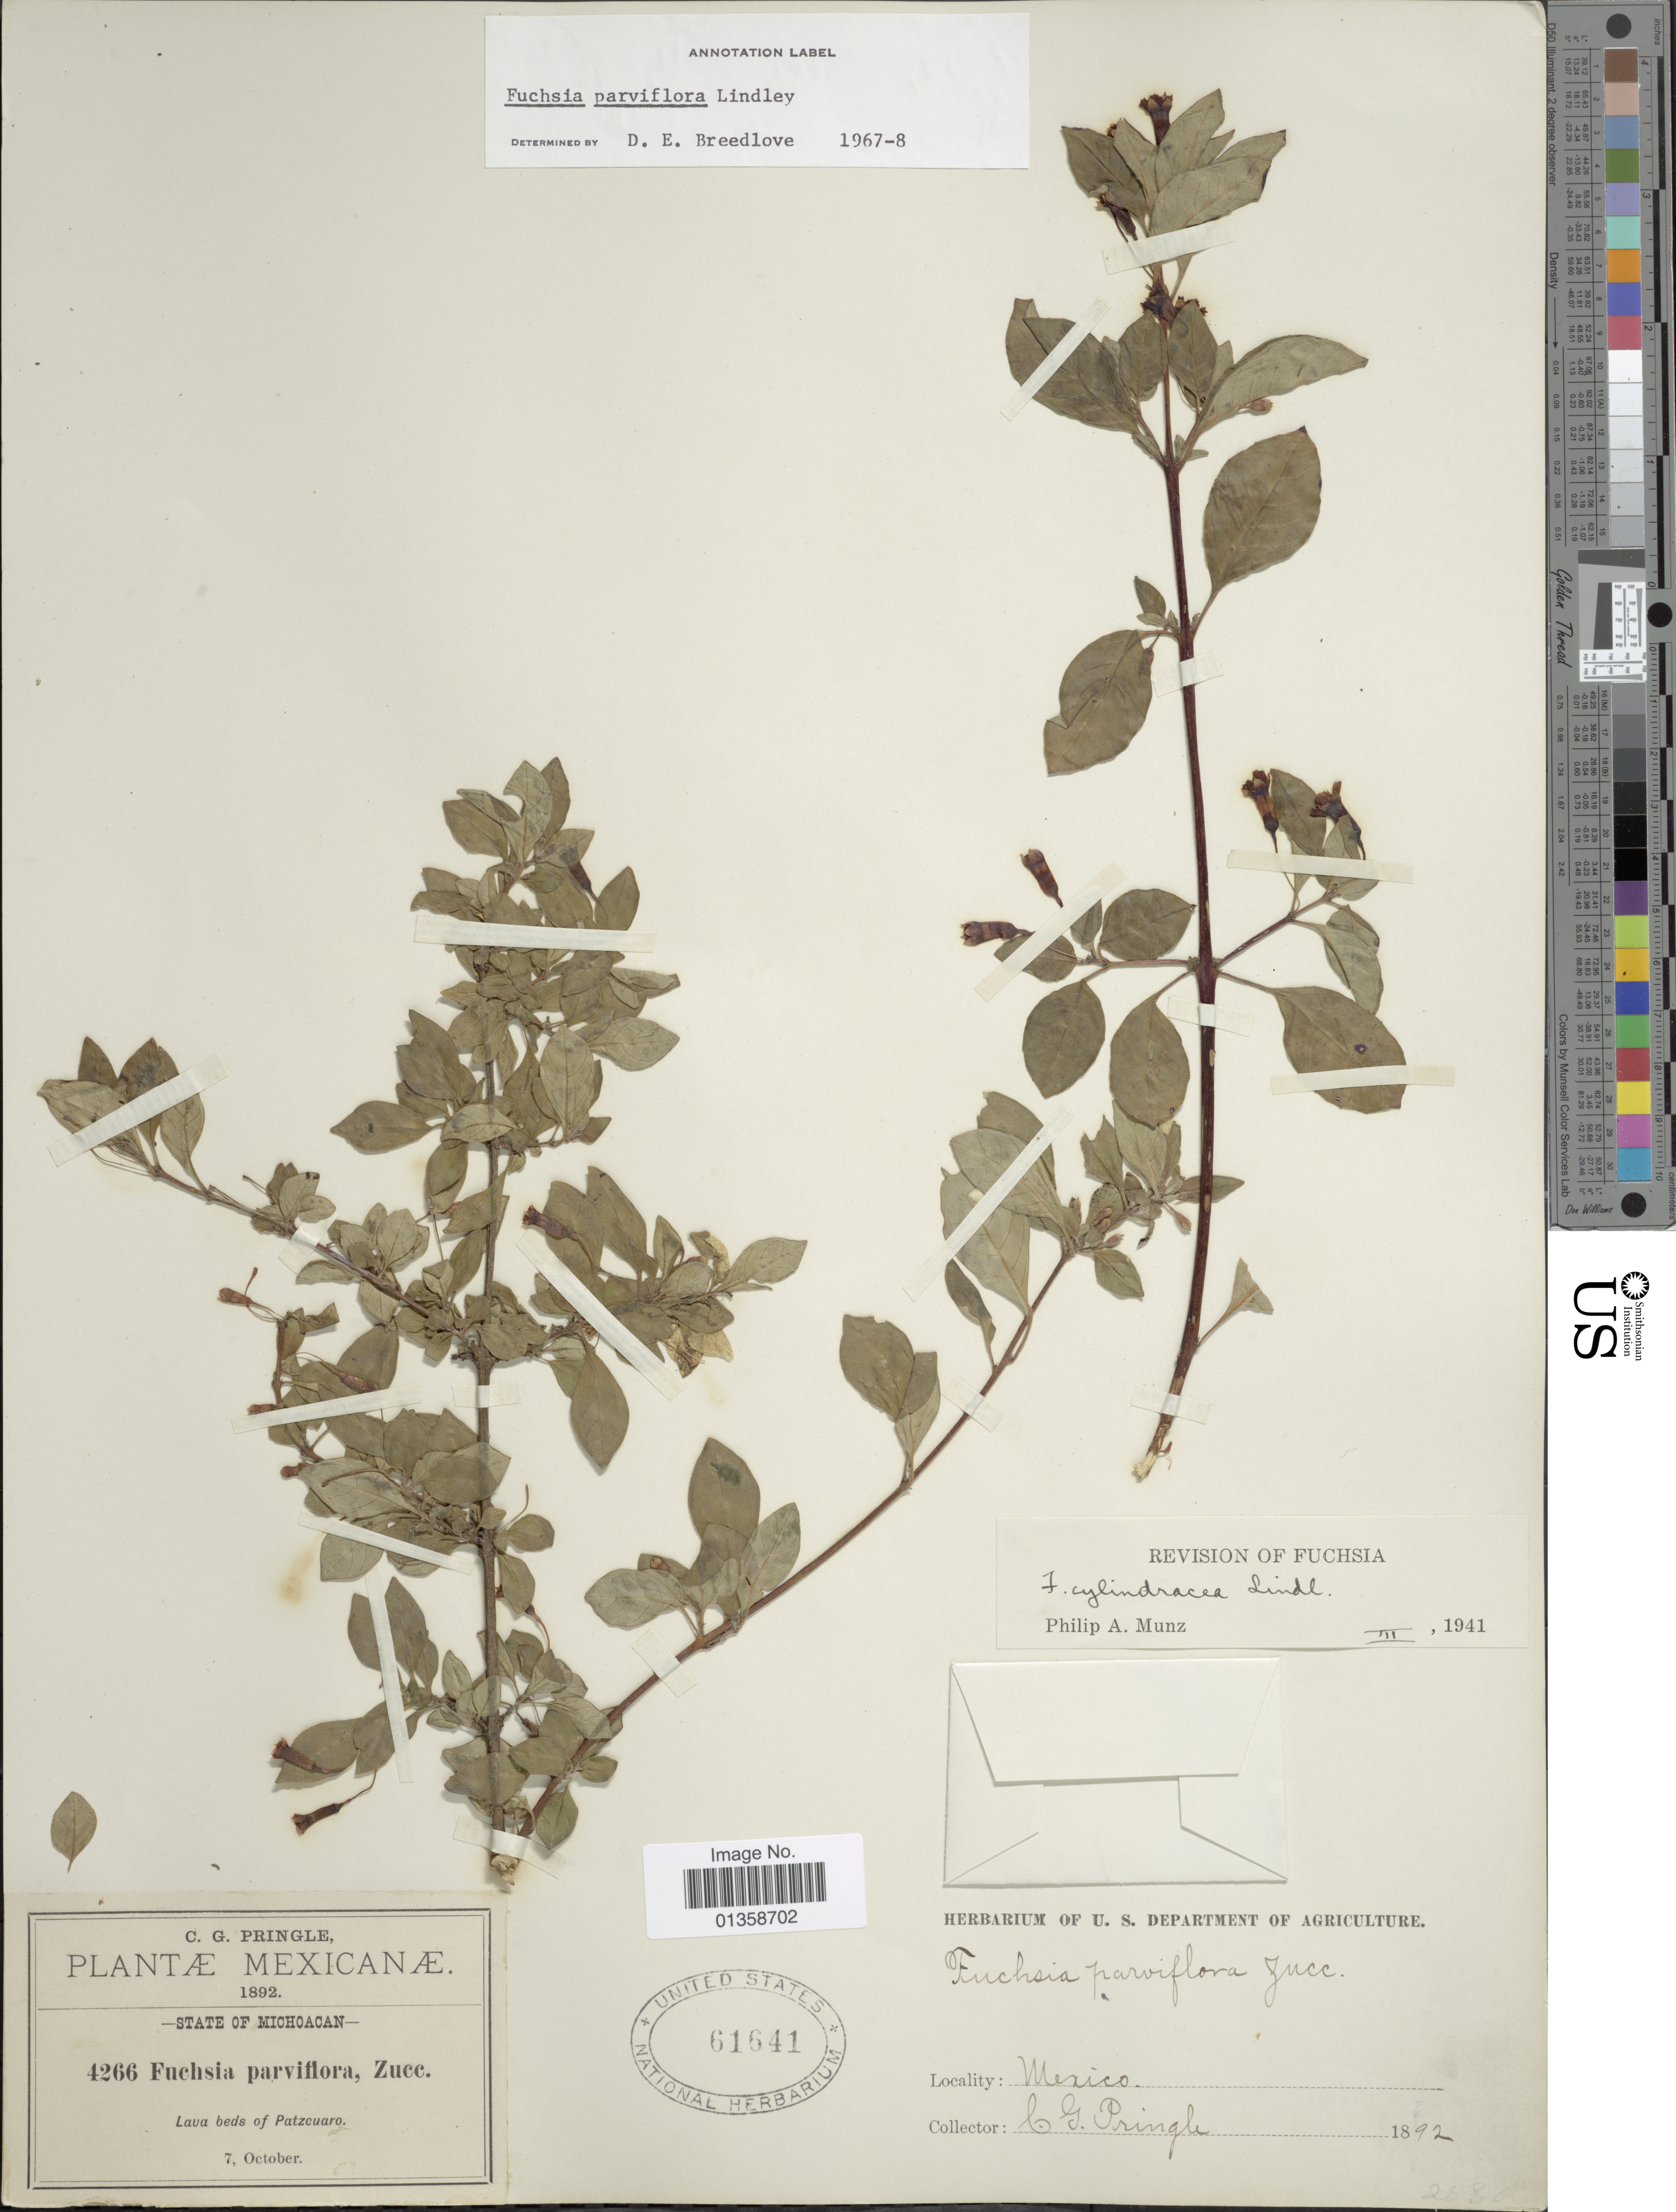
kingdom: Plantae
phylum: Tracheophyta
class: Magnoliopsida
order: Myrtales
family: Onagraceae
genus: Fuchsia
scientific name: Fuchsia cylindracea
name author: Lindl.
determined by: Wagner, W. L., (BOT), Smithsonian Institution - National Museum of Natural History (UNITED STATES)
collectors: C. G. Pringle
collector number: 4266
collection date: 1892-10-07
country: Mexico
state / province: Michoacán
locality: Lava beds of Patzcuaro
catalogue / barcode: US 61641